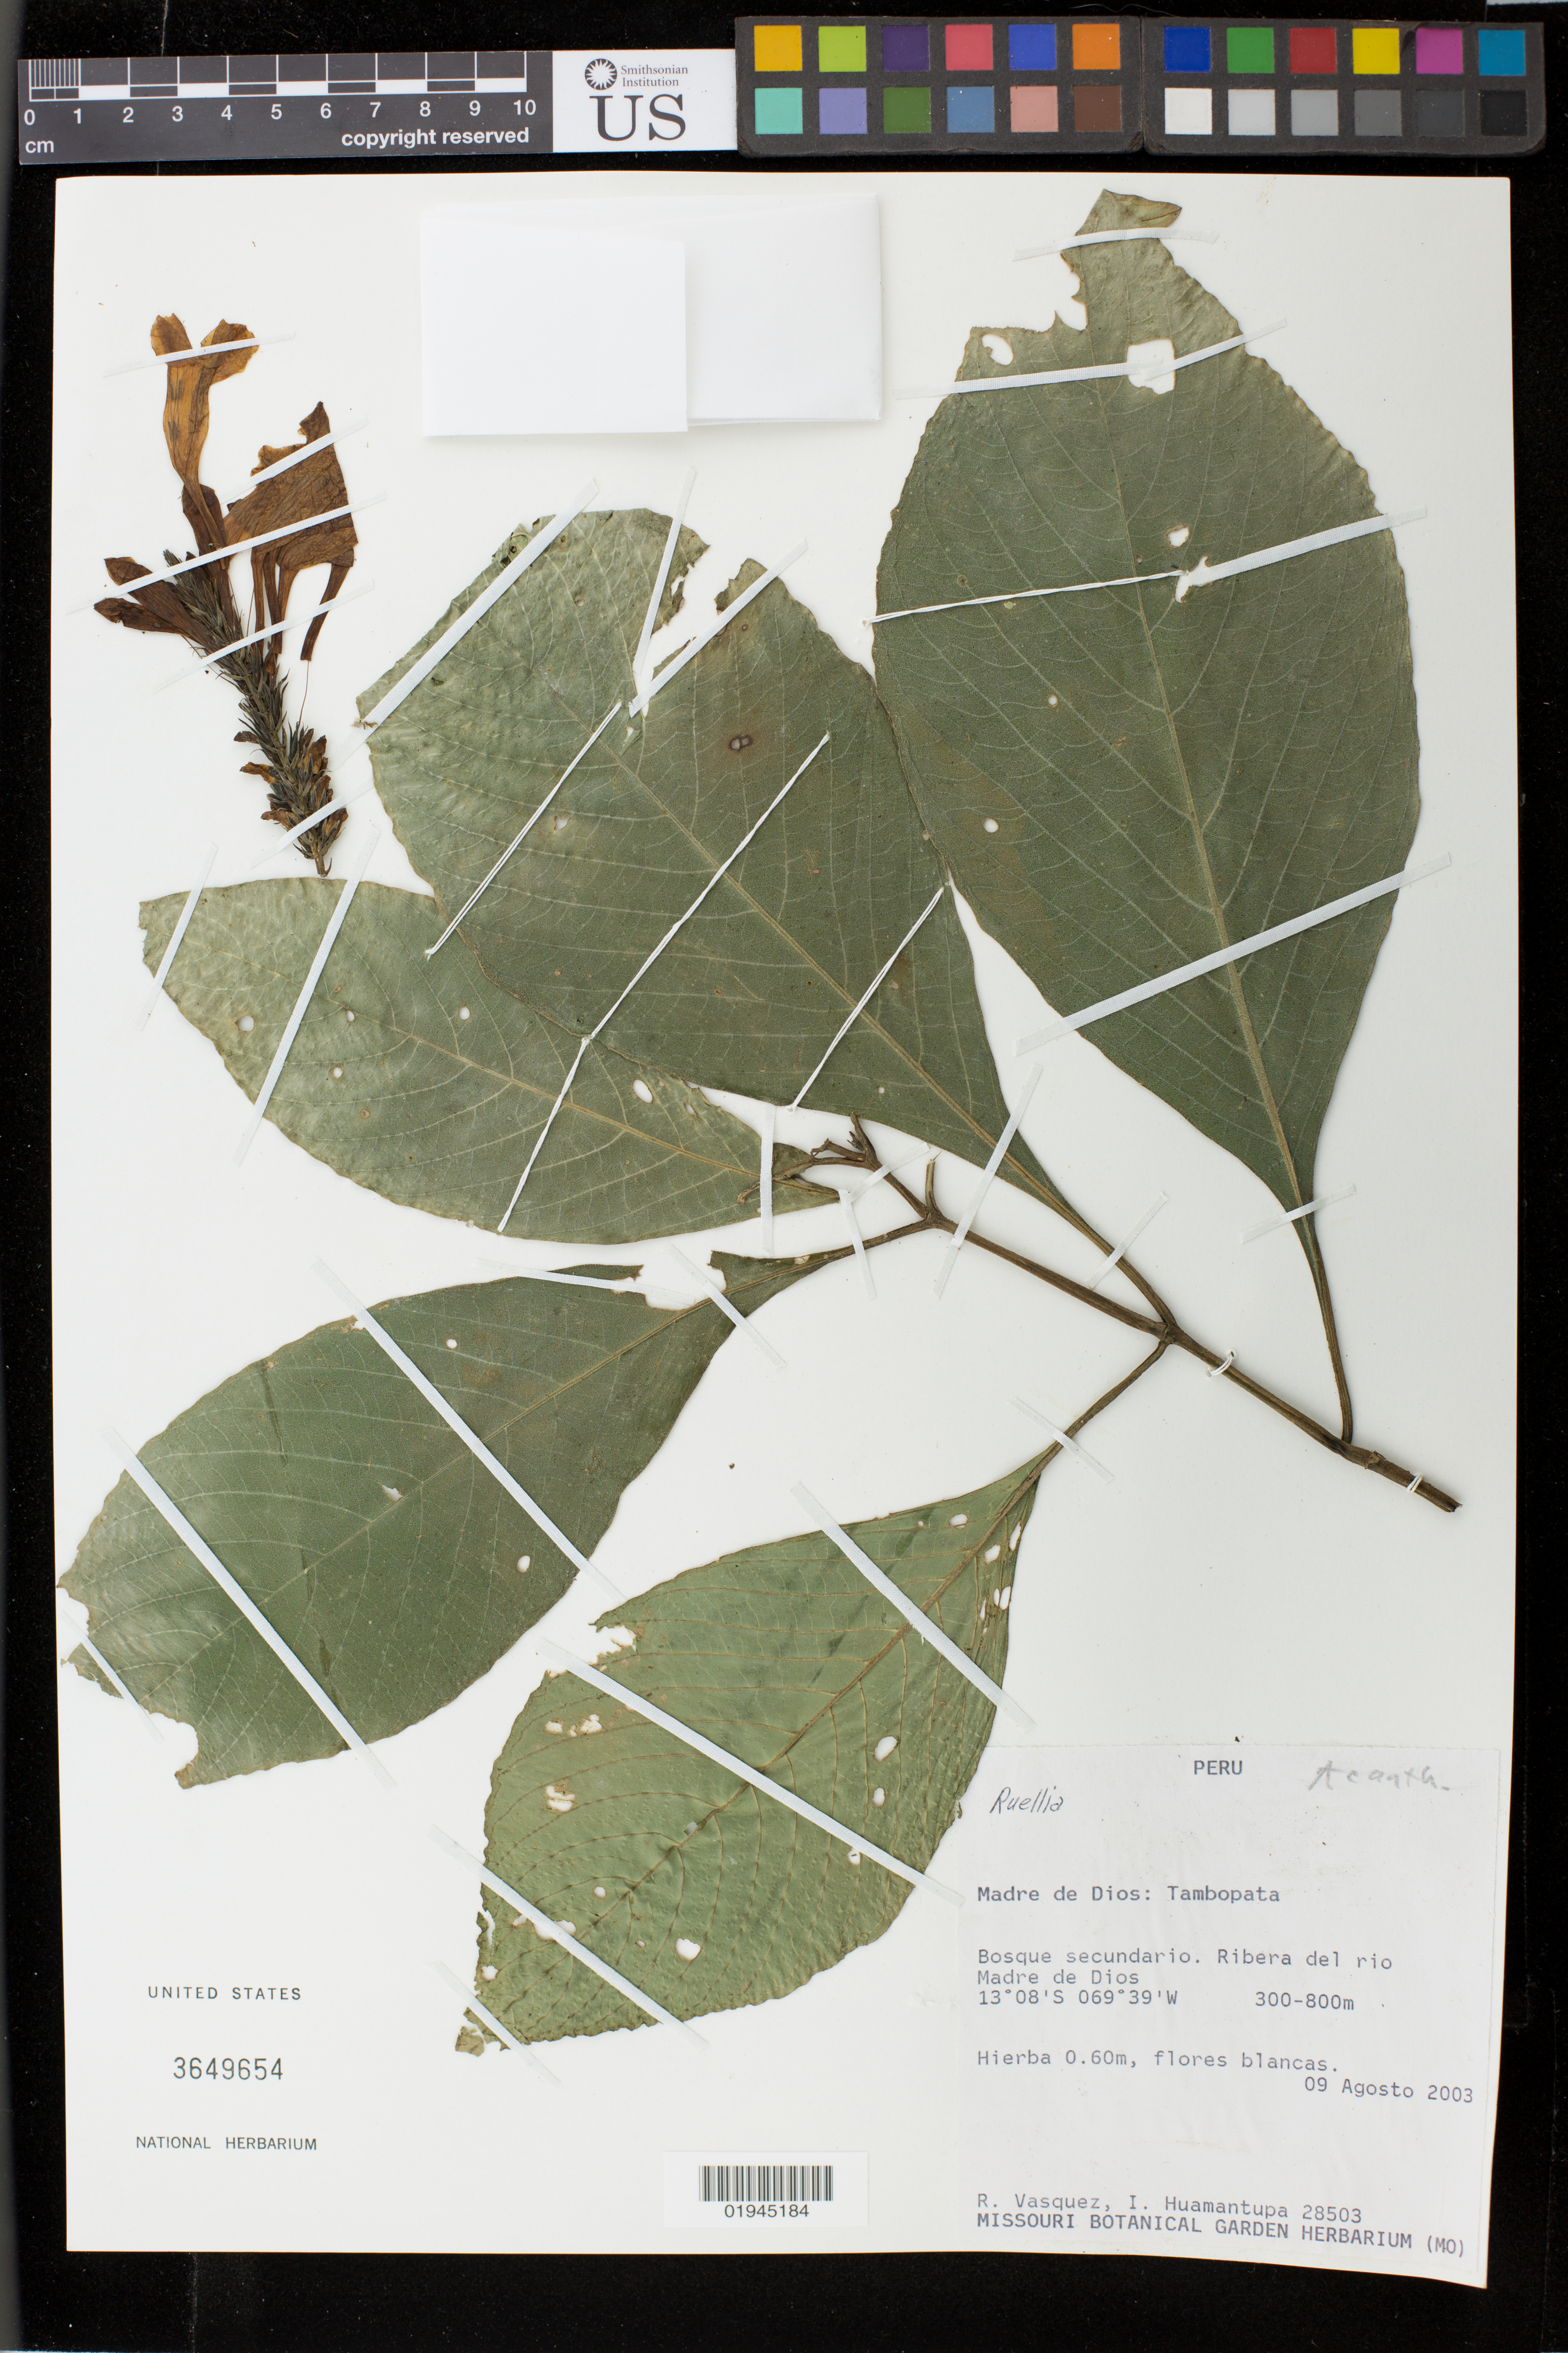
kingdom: Plantae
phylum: Tracheophyta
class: Magnoliopsida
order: Lamiales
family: Acanthaceae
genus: Ruellia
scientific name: Ruellia sp.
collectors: R. Vásquez M. & I. Huamantupa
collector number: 28503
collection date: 2003-08-09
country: Peru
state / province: Madre de Dios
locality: Tambopata. Ribera de rio Madre de Dios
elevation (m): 300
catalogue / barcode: US 3649654